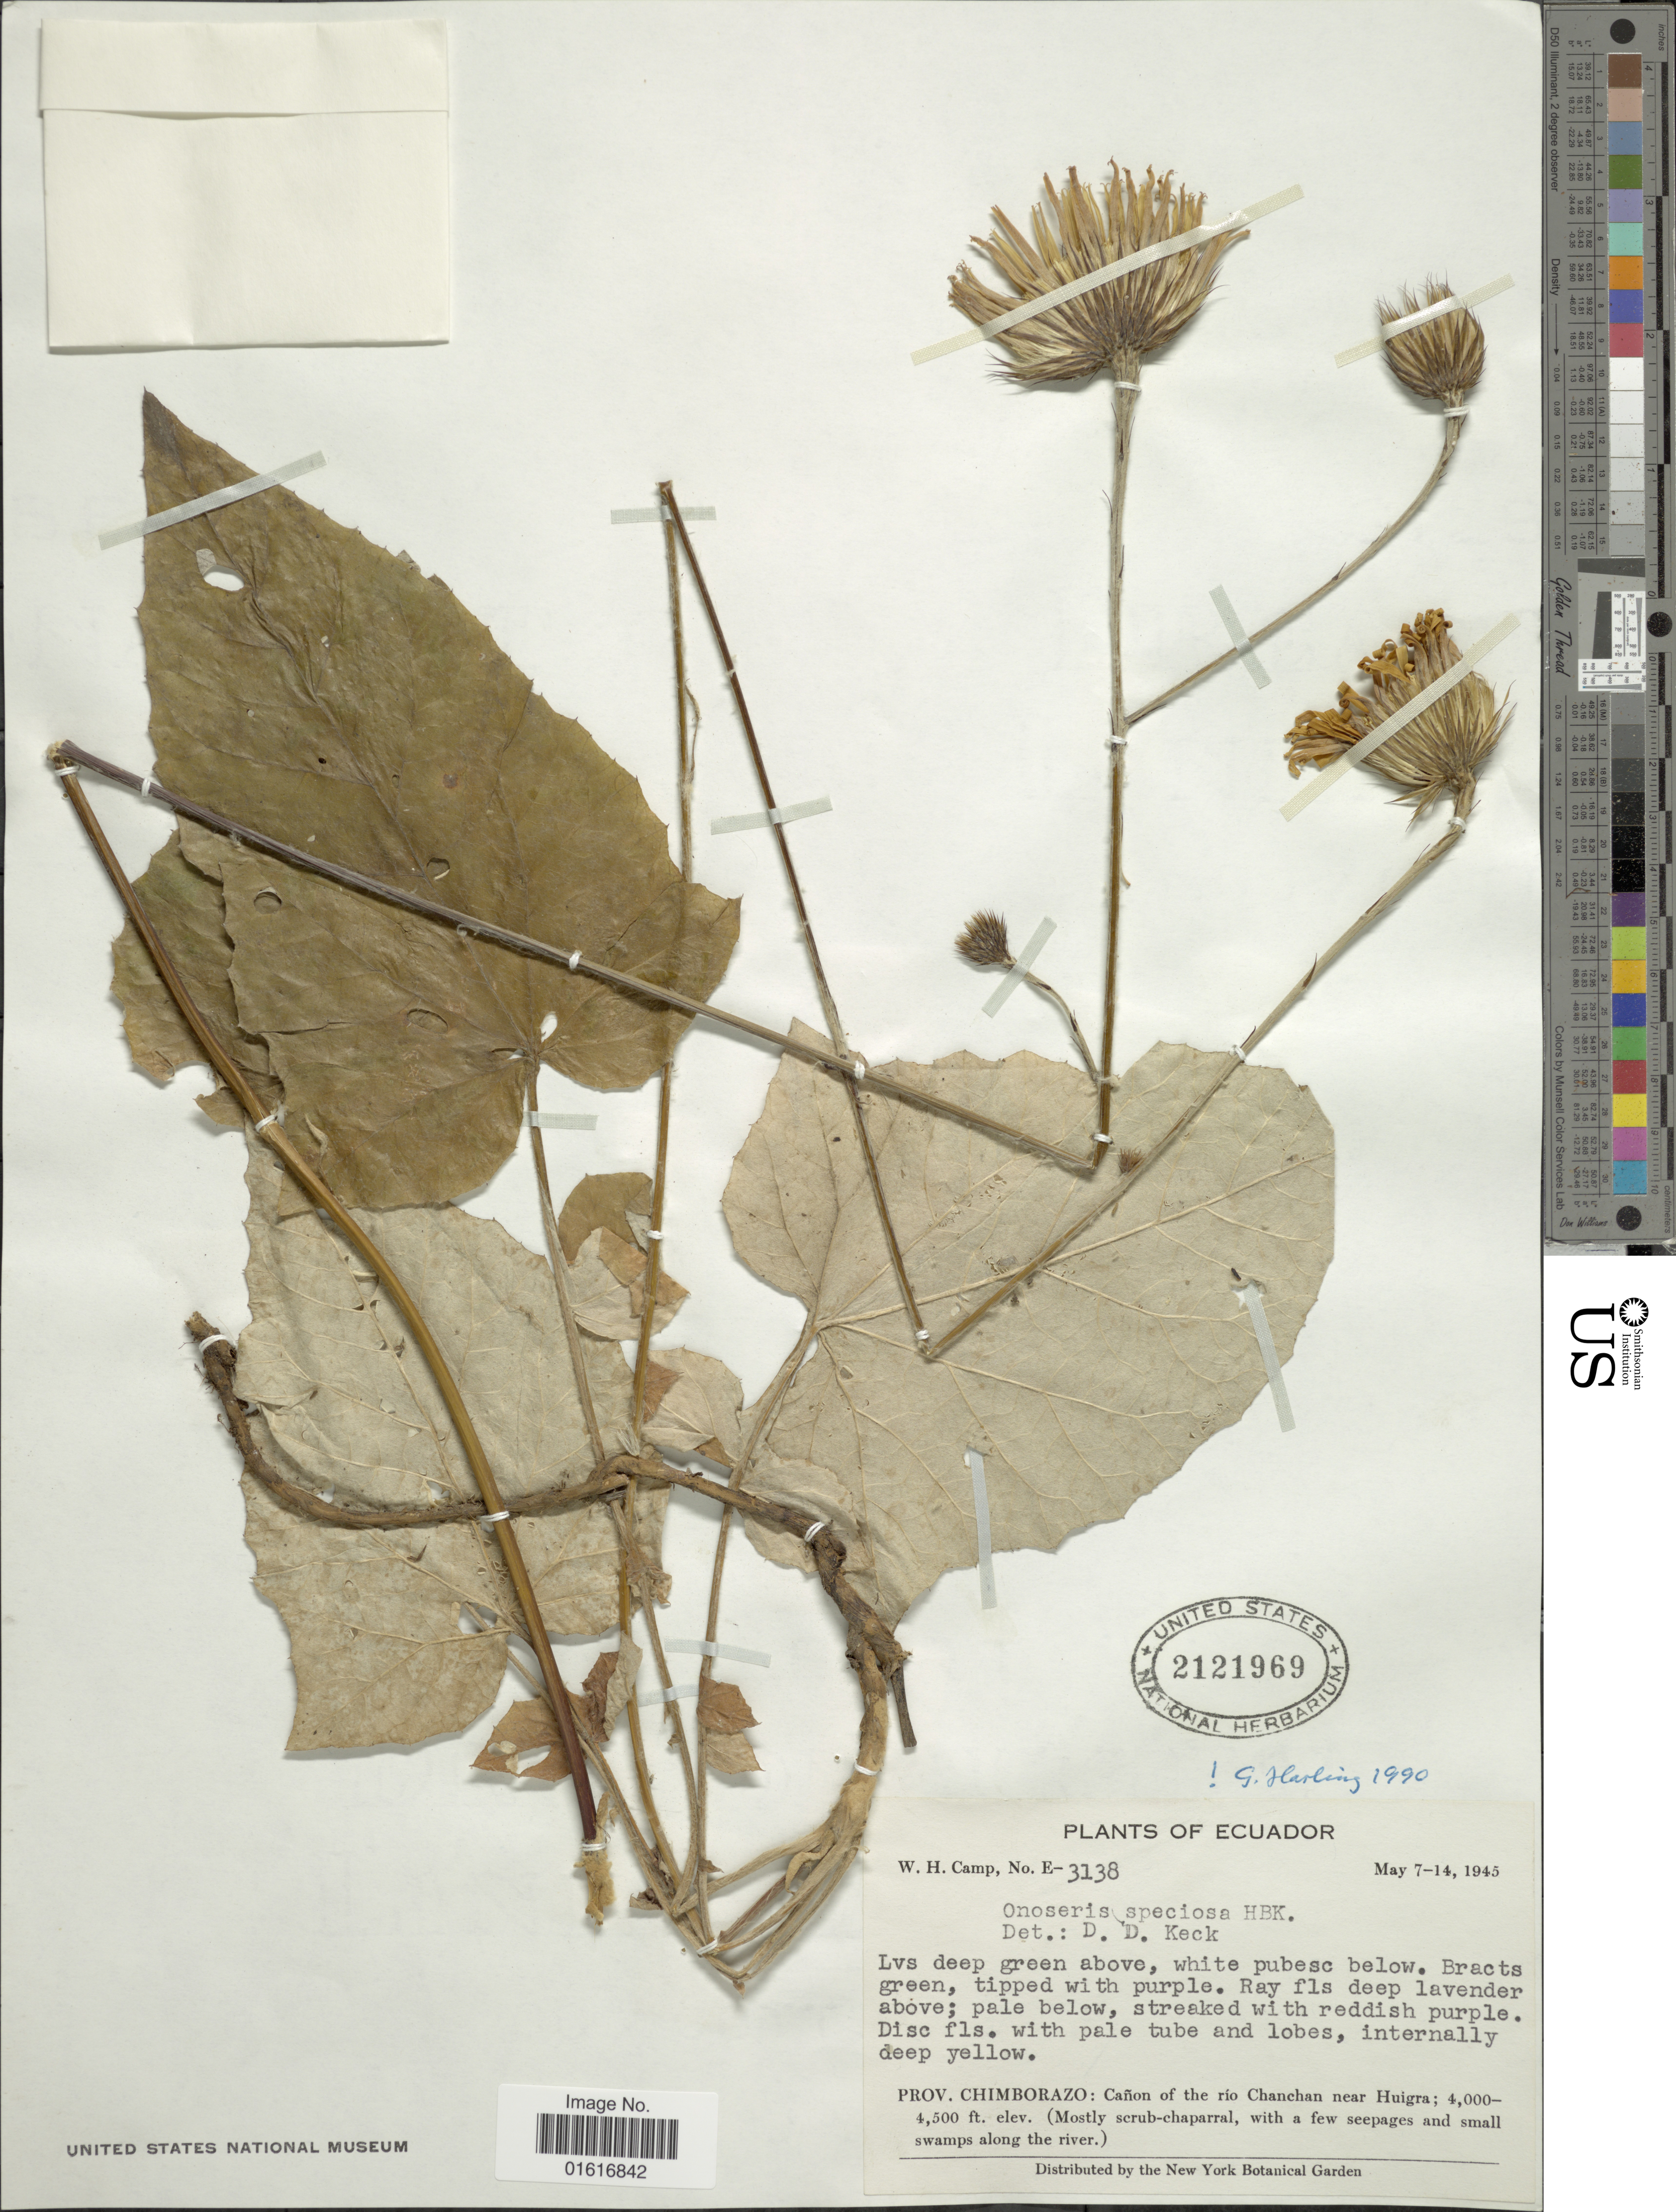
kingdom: Plantae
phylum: Tracheophyta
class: Magnoliopsida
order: Asterales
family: Asteraceae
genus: Onoseris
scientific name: Onoseris speciosa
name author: Kunth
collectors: W. H. Camp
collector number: E3138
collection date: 1945-05-07/1945-05-14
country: Ecuador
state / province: Chimborazo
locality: Canon of the Rio Chanchan near Huigra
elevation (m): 1219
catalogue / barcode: US 2121969